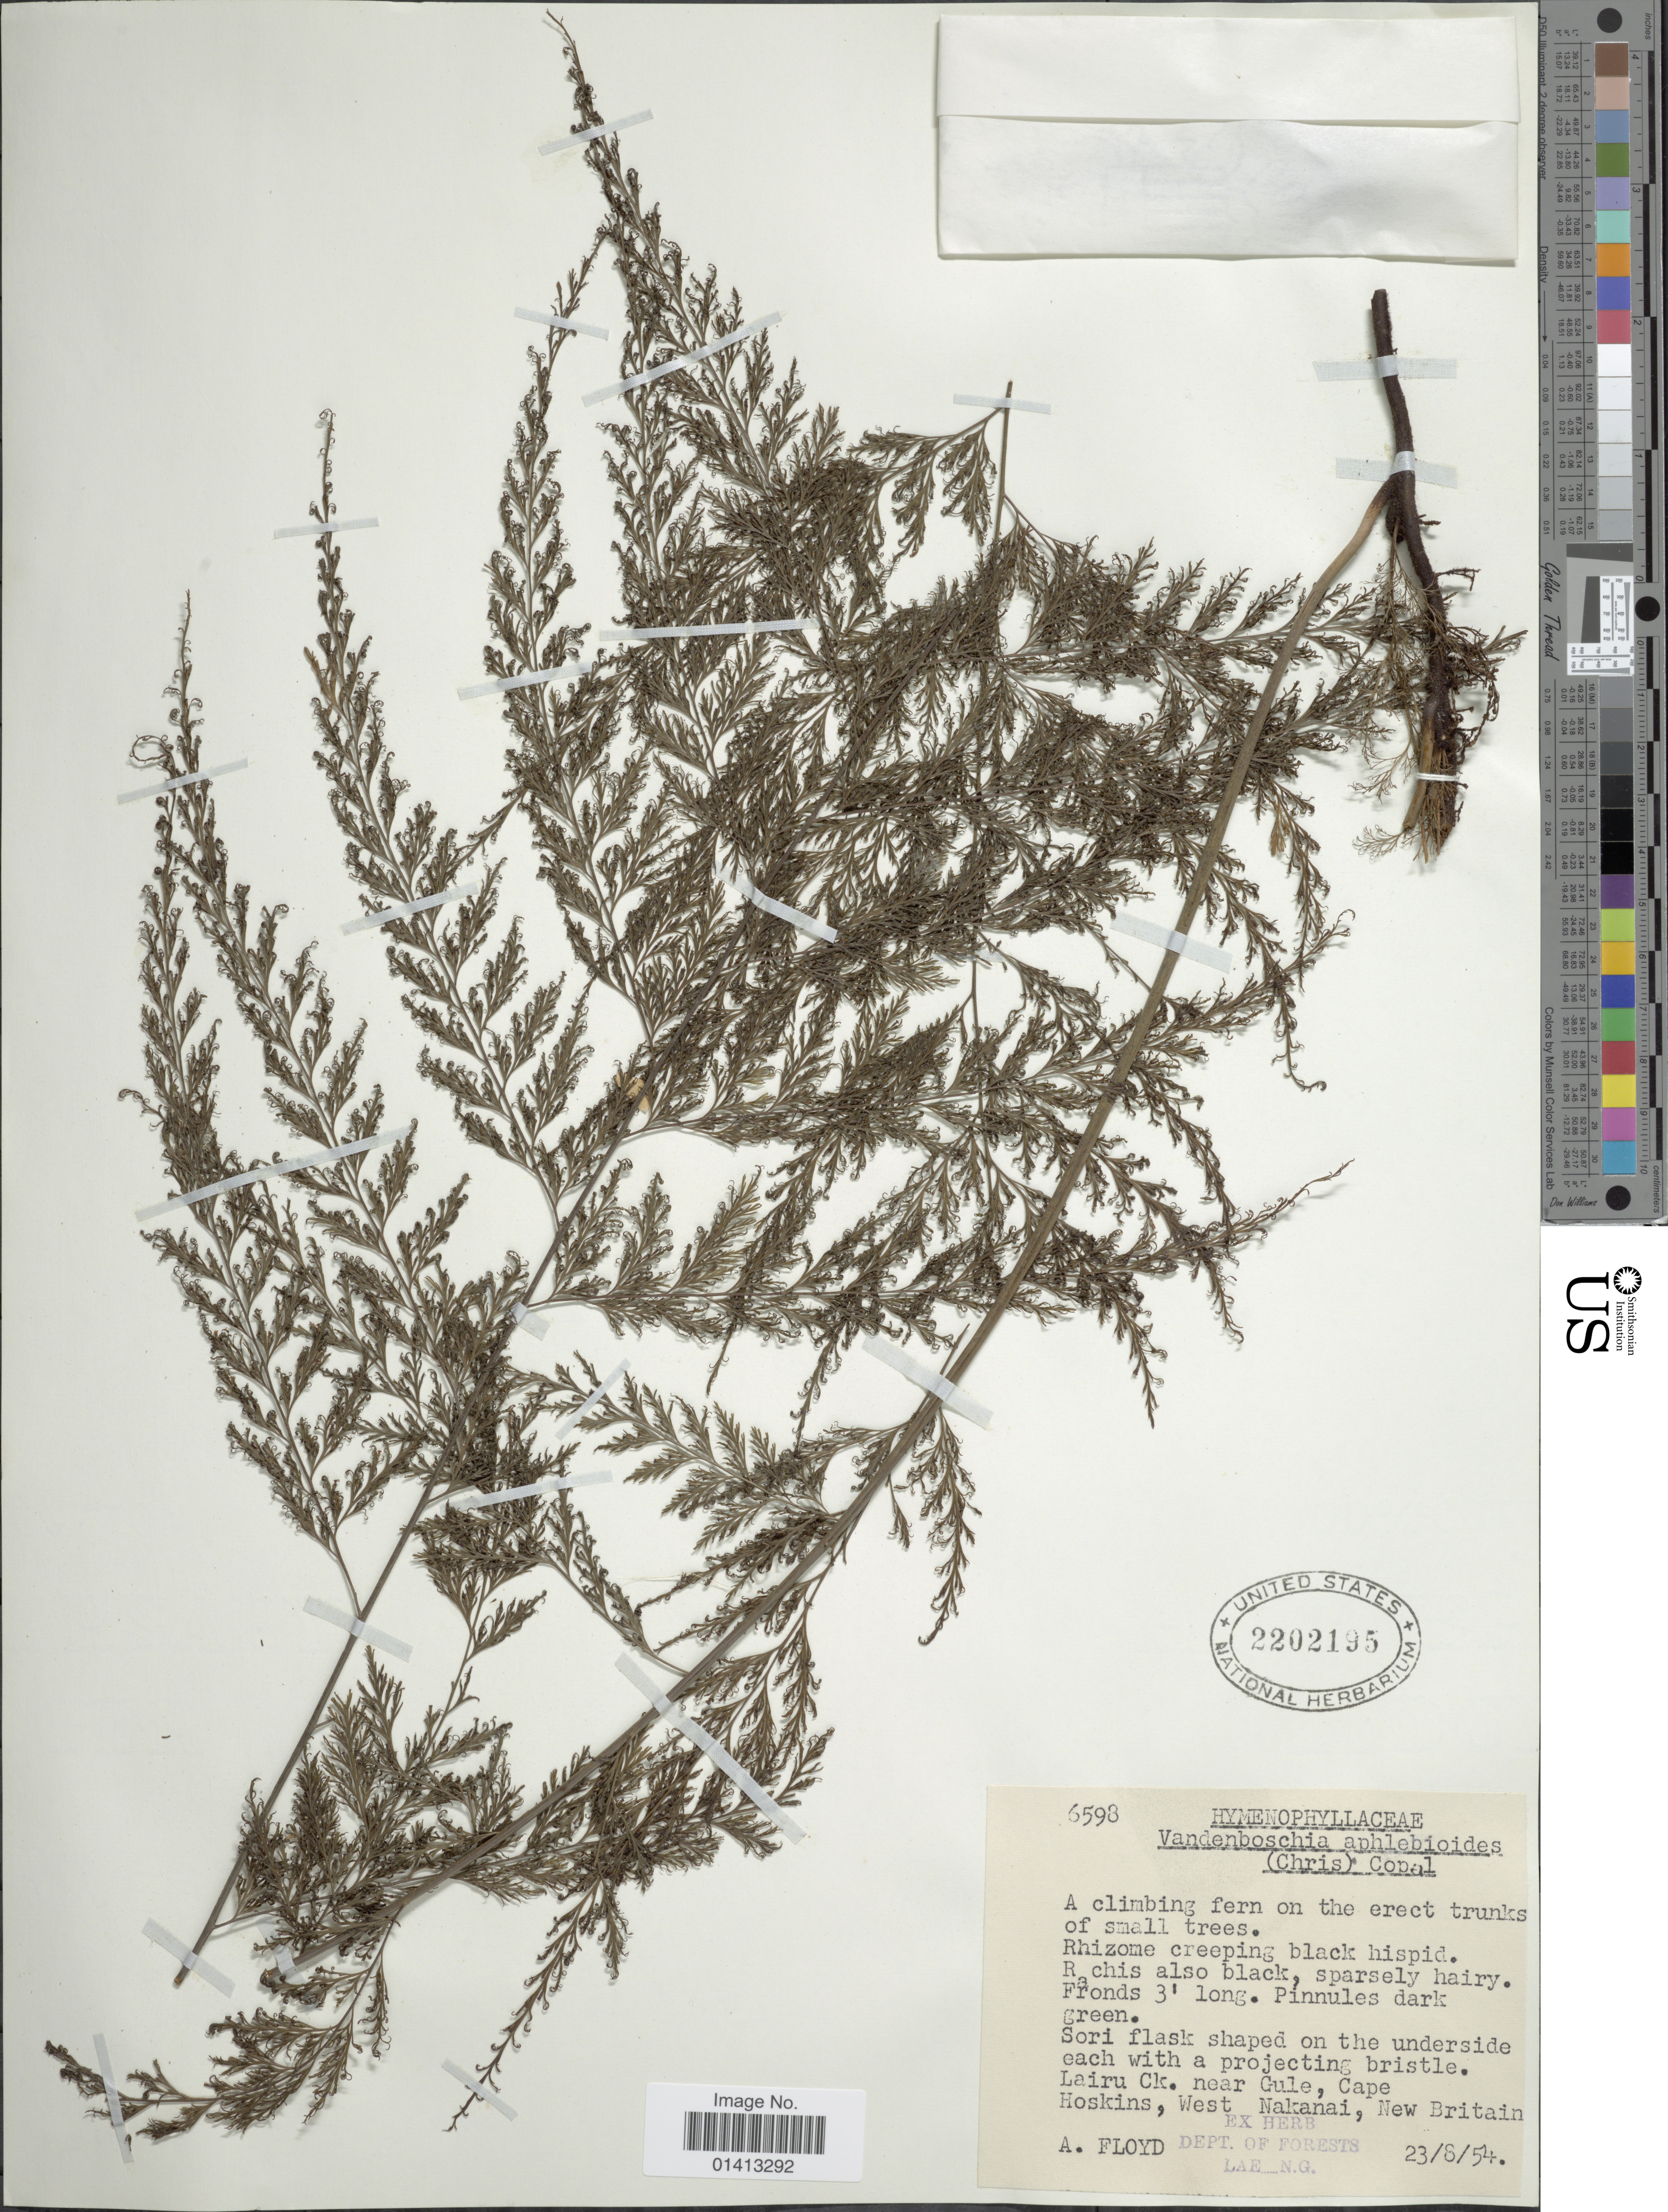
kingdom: Plantae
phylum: Tracheophyta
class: Polypodiopsida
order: Hymenophyllales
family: Hymenophyllaceae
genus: Crepidomanes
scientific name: Crepidomanes aphlebioides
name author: (Christ) I.M. Turner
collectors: A. Floyd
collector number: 6598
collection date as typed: Transcribed d/m/y: 23/8/54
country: Papua New Guinea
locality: Lairu Ck. near Gule, Caoe Hoskins, West Nakanai, New Britain, Dep of Forest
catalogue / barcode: US 2202195